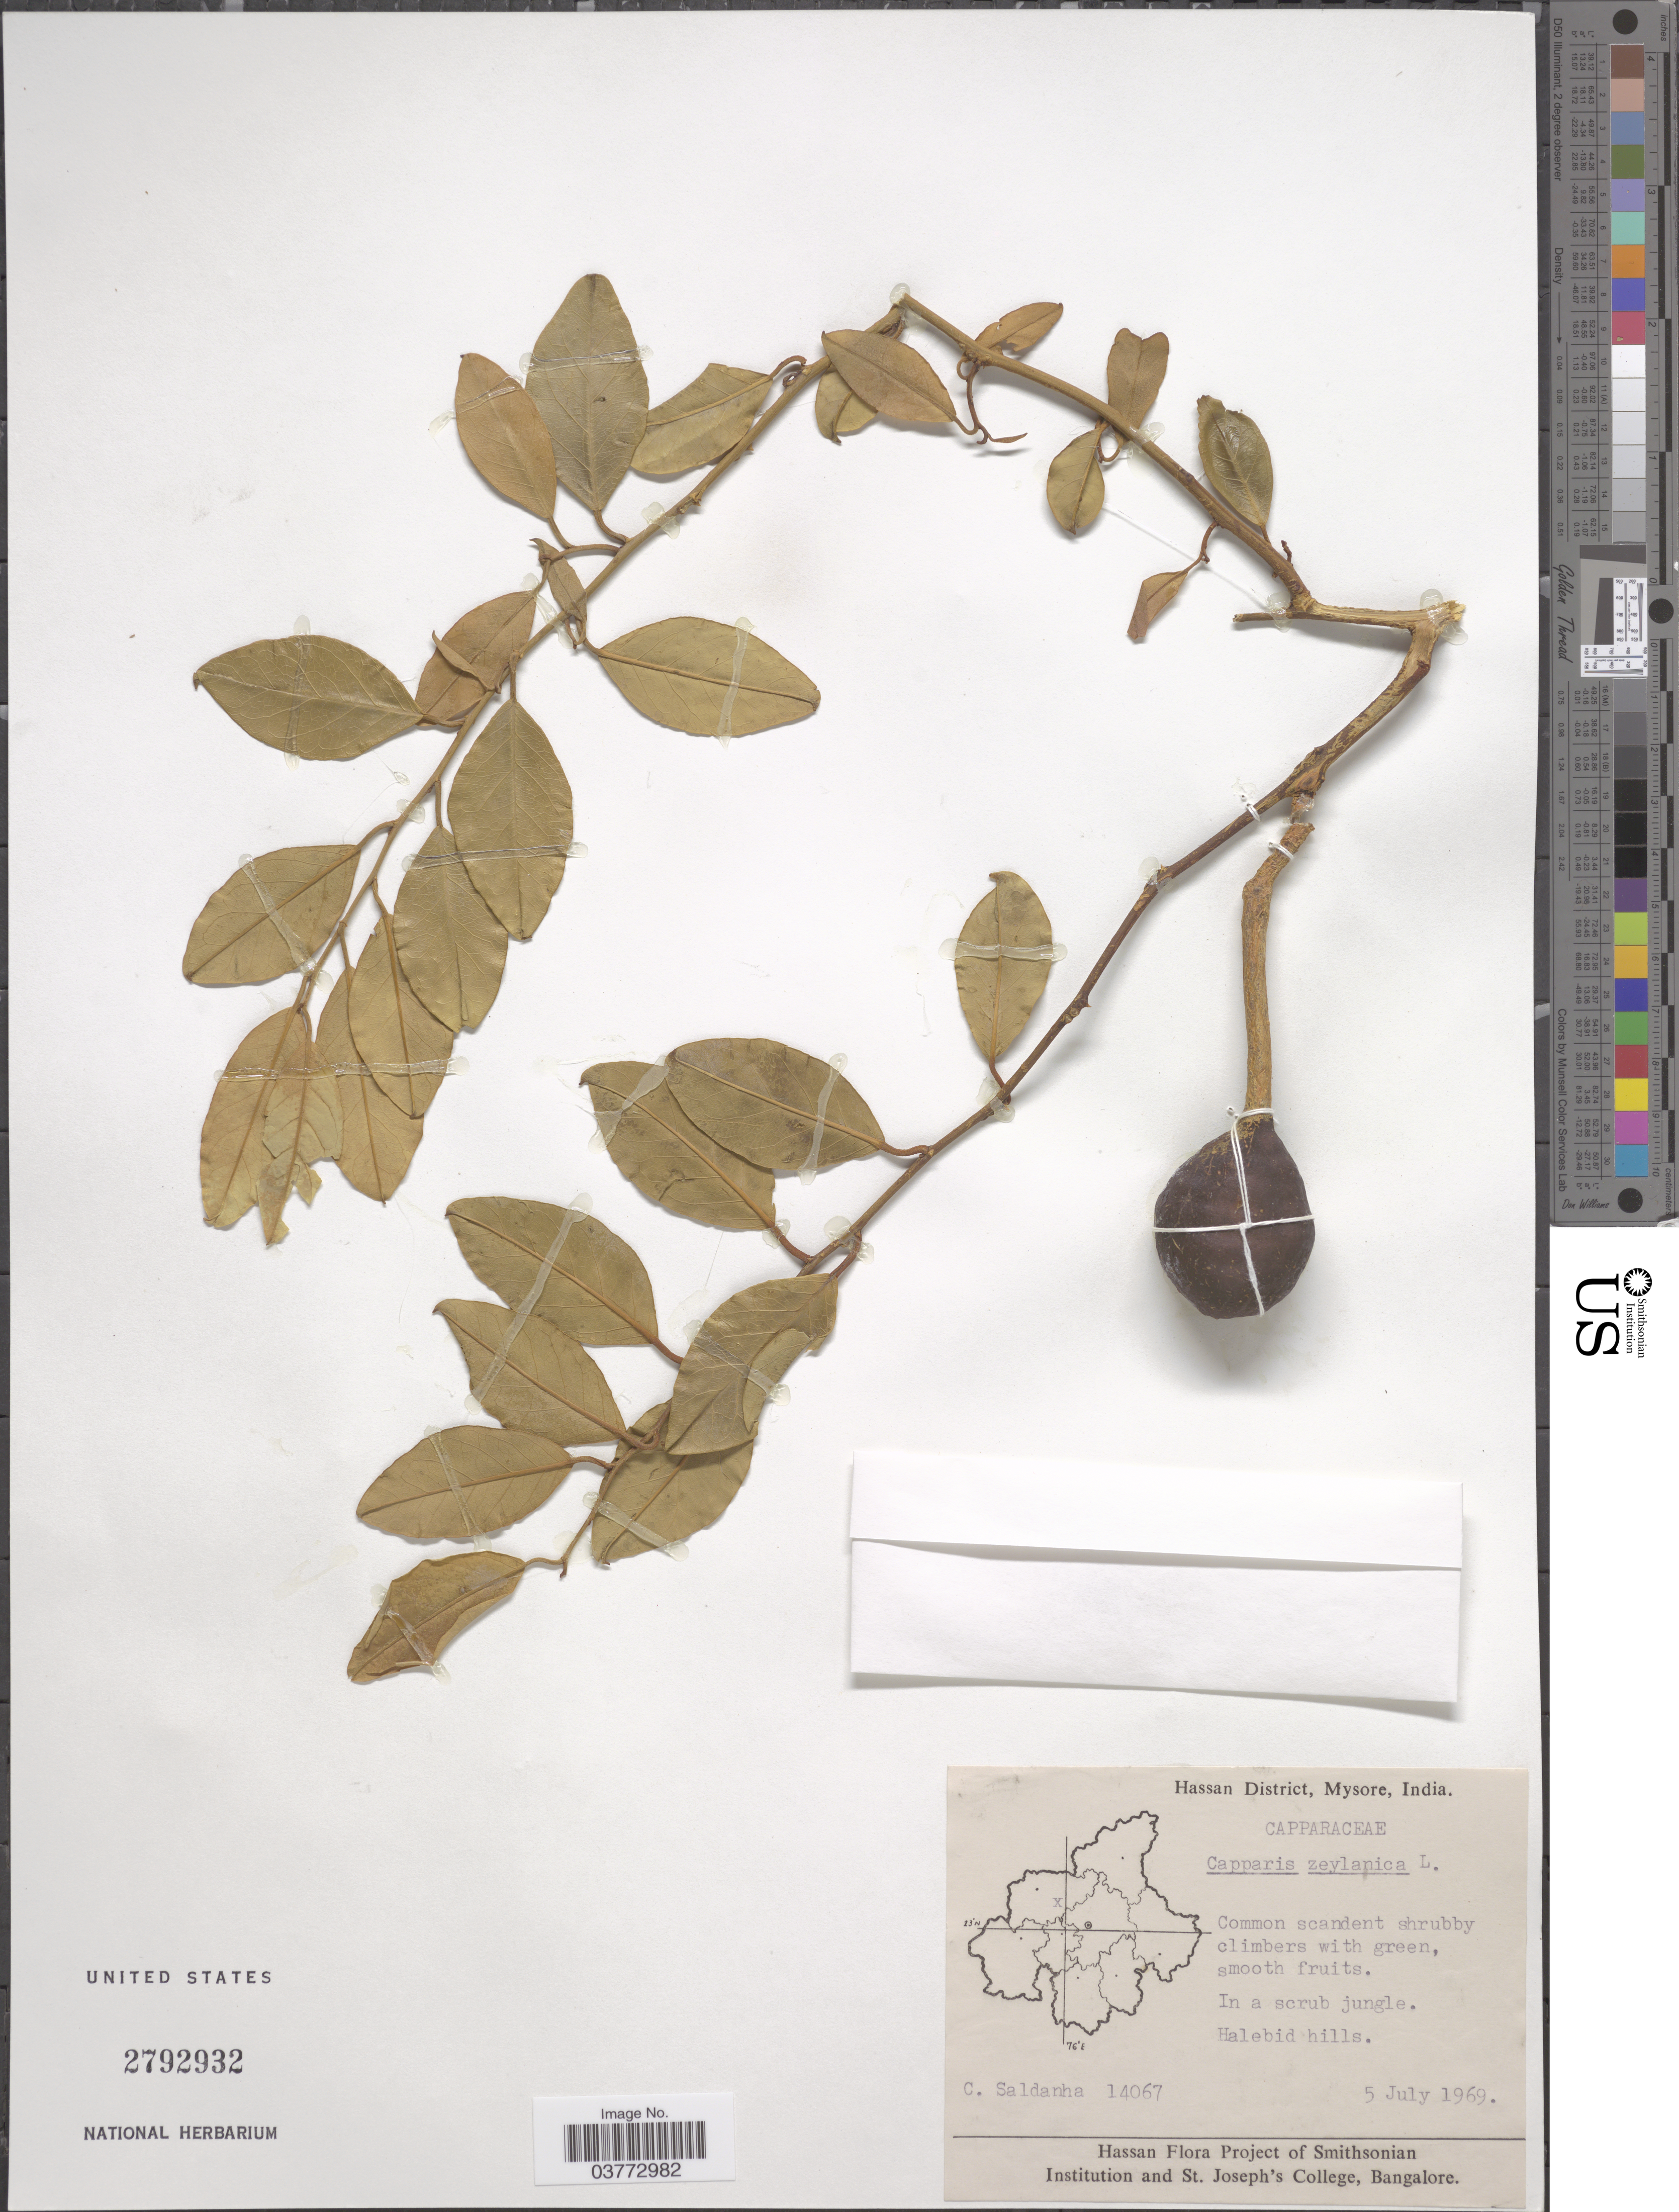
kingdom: Plantae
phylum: Tracheophyta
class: Magnoliopsida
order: Brassicales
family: Capparaceae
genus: Capparis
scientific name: Capparis zeylanica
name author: L.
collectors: C. Saldanha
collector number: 14067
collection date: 1969-07-05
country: India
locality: Hassan District, Mysore. Halebid hills.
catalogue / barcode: US 2792932